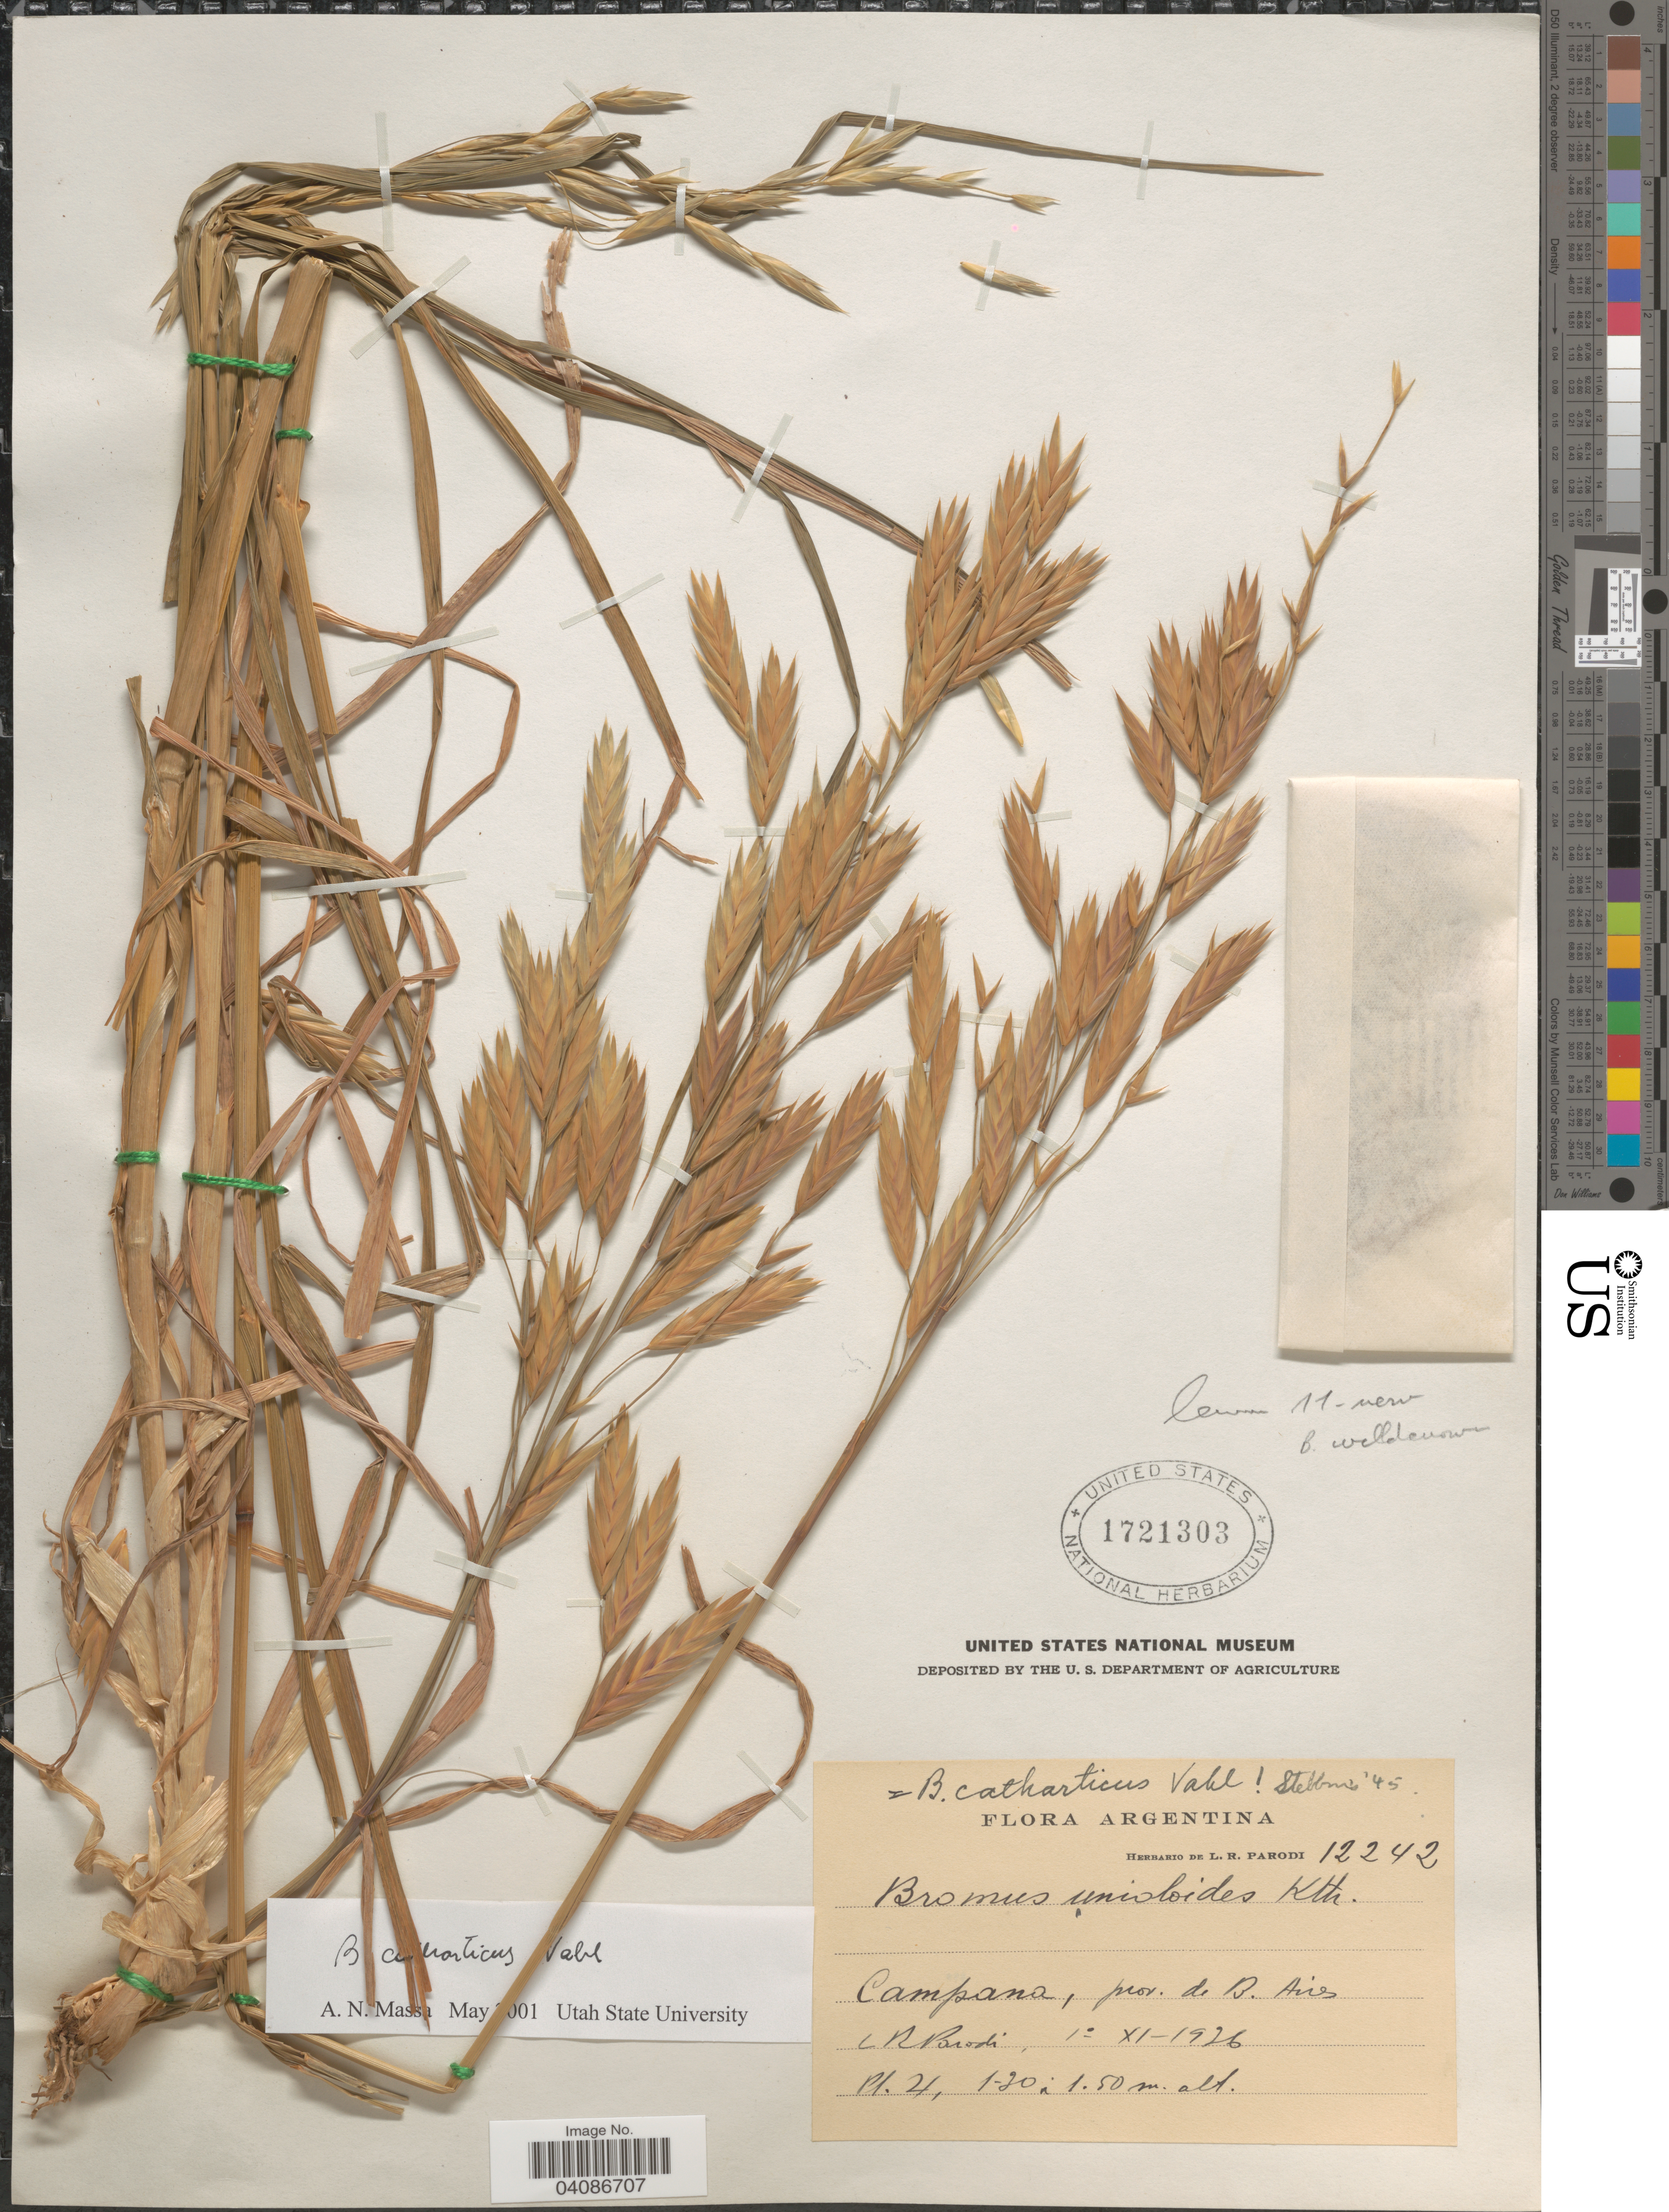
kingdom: Plantae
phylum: Tracheophyta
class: Liliopsida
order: Poales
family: Poaceae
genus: Bromus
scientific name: Bromus catharticus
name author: Vahl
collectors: L. R. Parodi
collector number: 12242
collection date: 1926-11-01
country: Argentina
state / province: Buenos Aires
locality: Campana.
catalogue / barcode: US 1721303